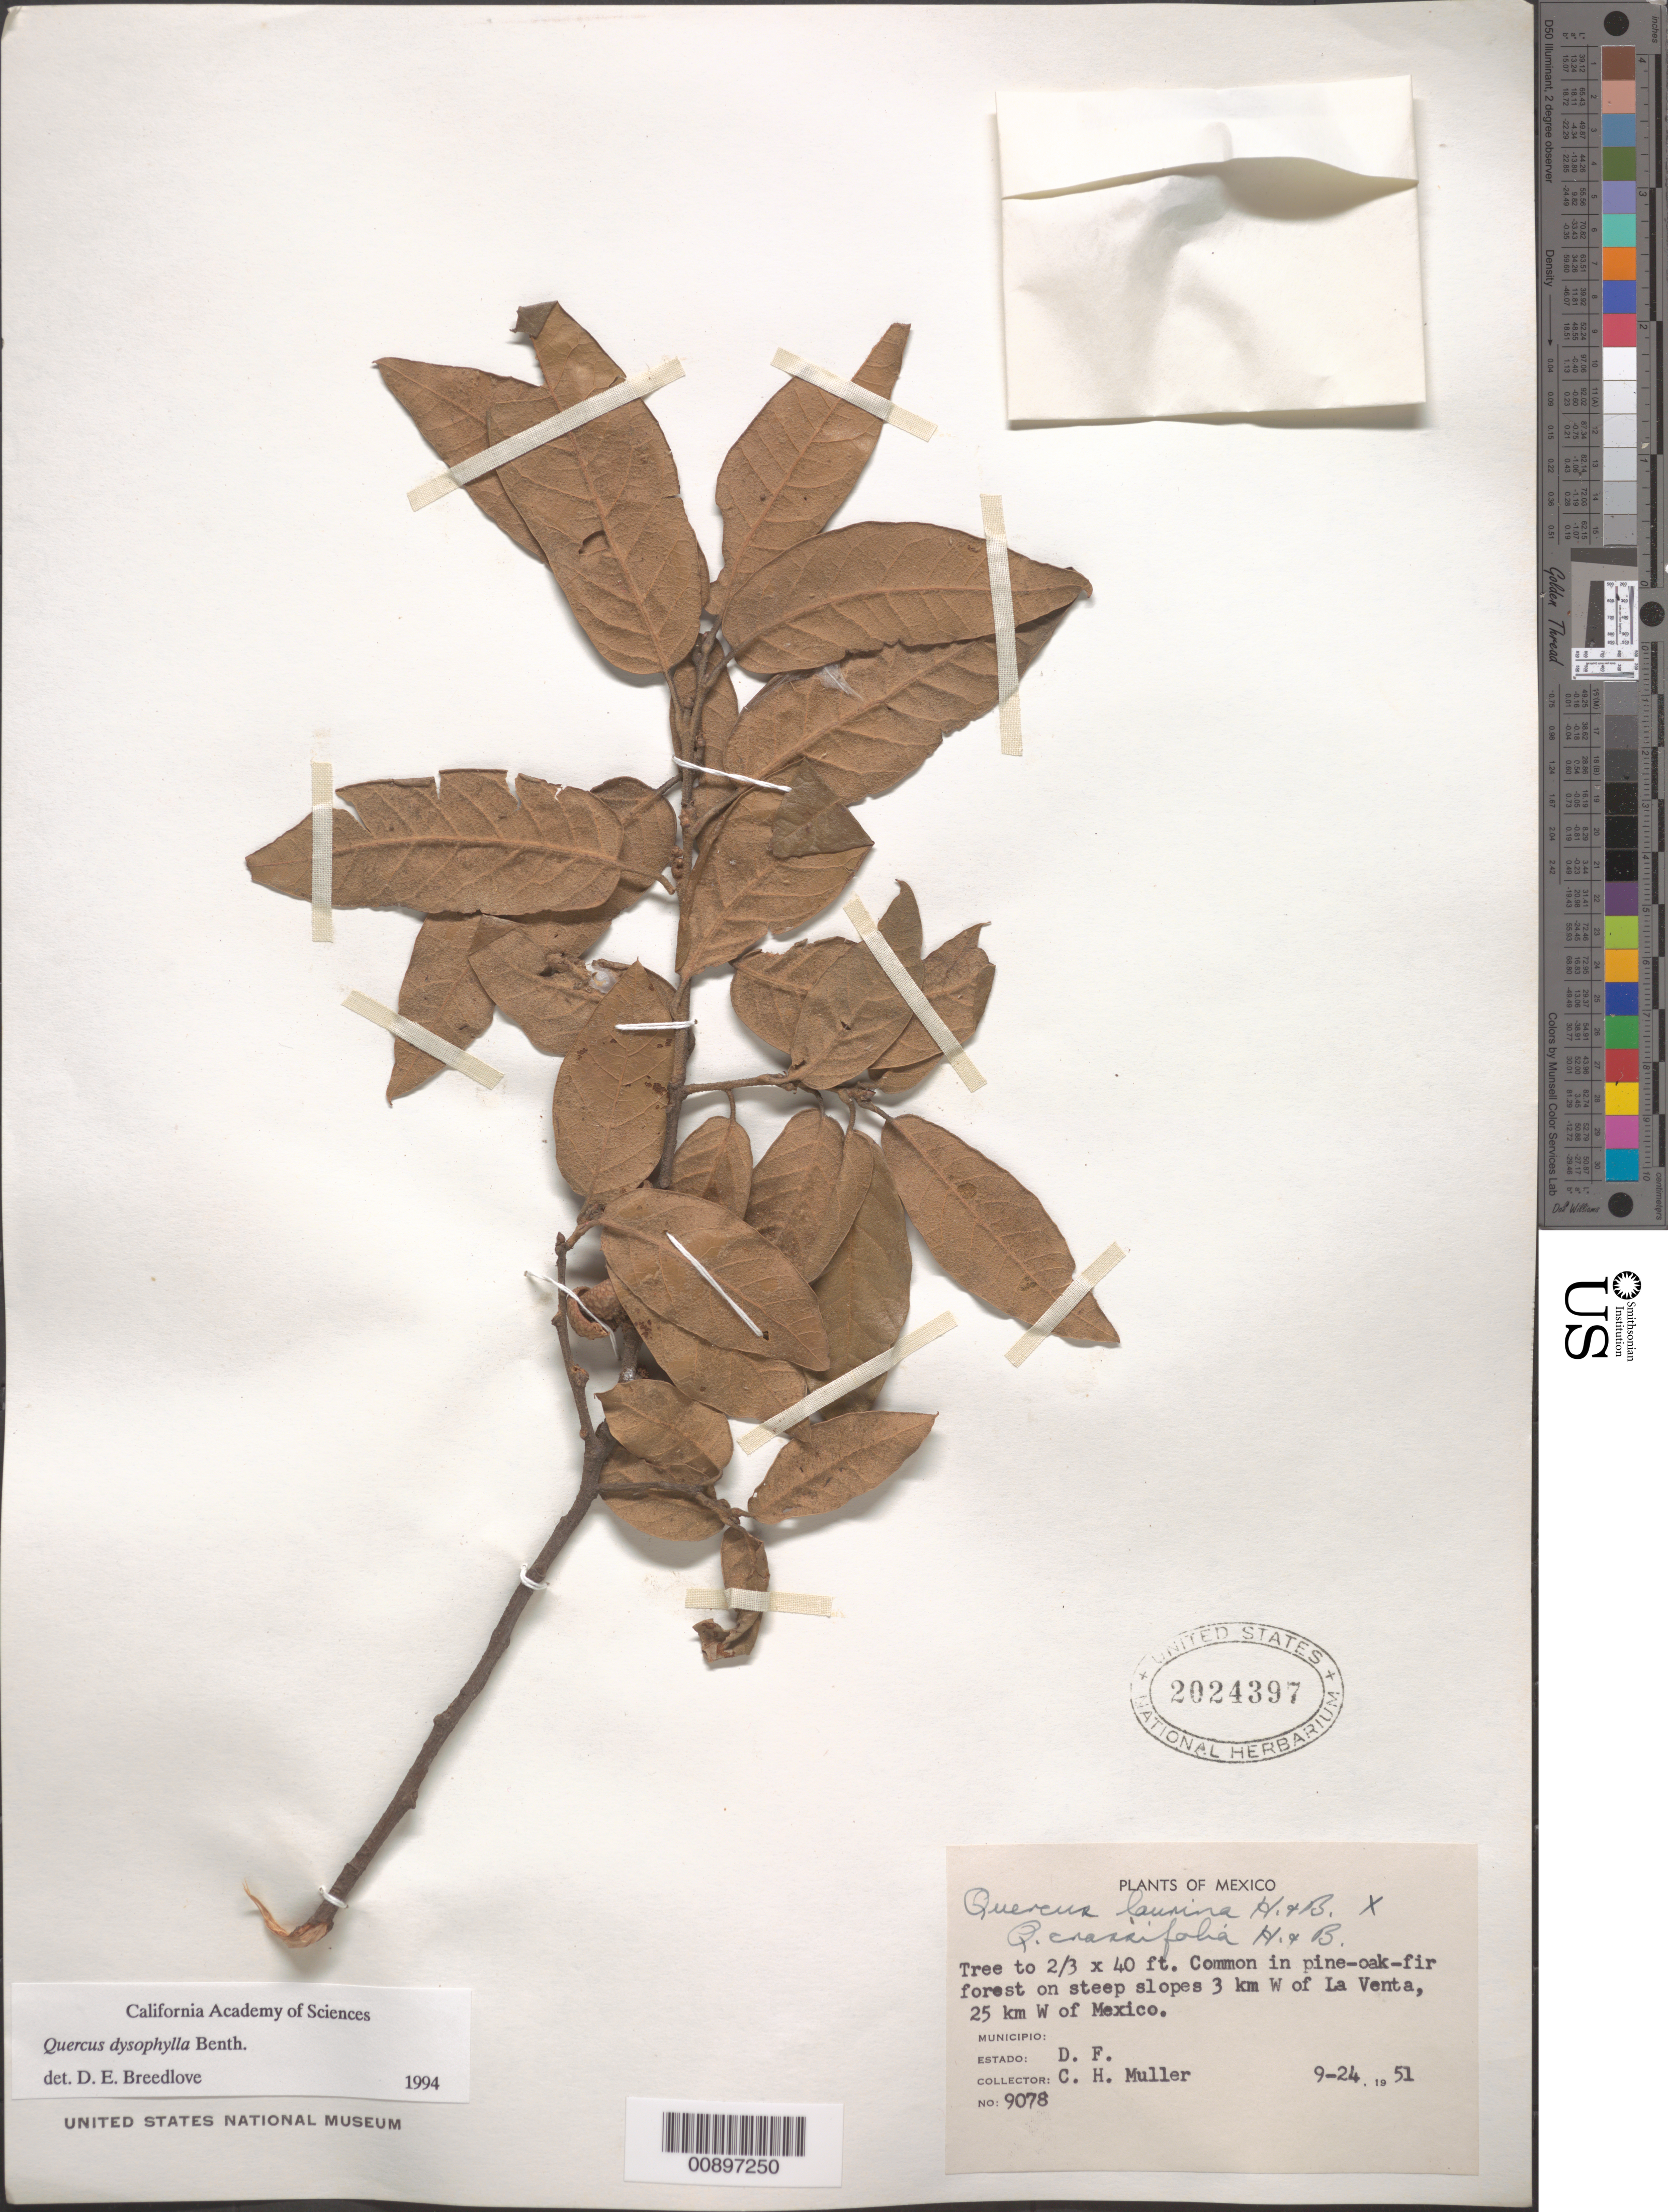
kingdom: Plantae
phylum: Tracheophyta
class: Magnoliopsida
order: Fagales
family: Fagaceae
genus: Quercus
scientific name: Quercus dysophylla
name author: Benth.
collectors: C. H. Muller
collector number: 9078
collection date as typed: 24 Sep 1951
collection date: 1951-09-24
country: Mexico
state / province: Distrito Federal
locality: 3 km W of La Venta, 25 km W of Mexico.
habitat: In pine-oak-fir forest on steep slopes.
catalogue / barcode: US 2024397